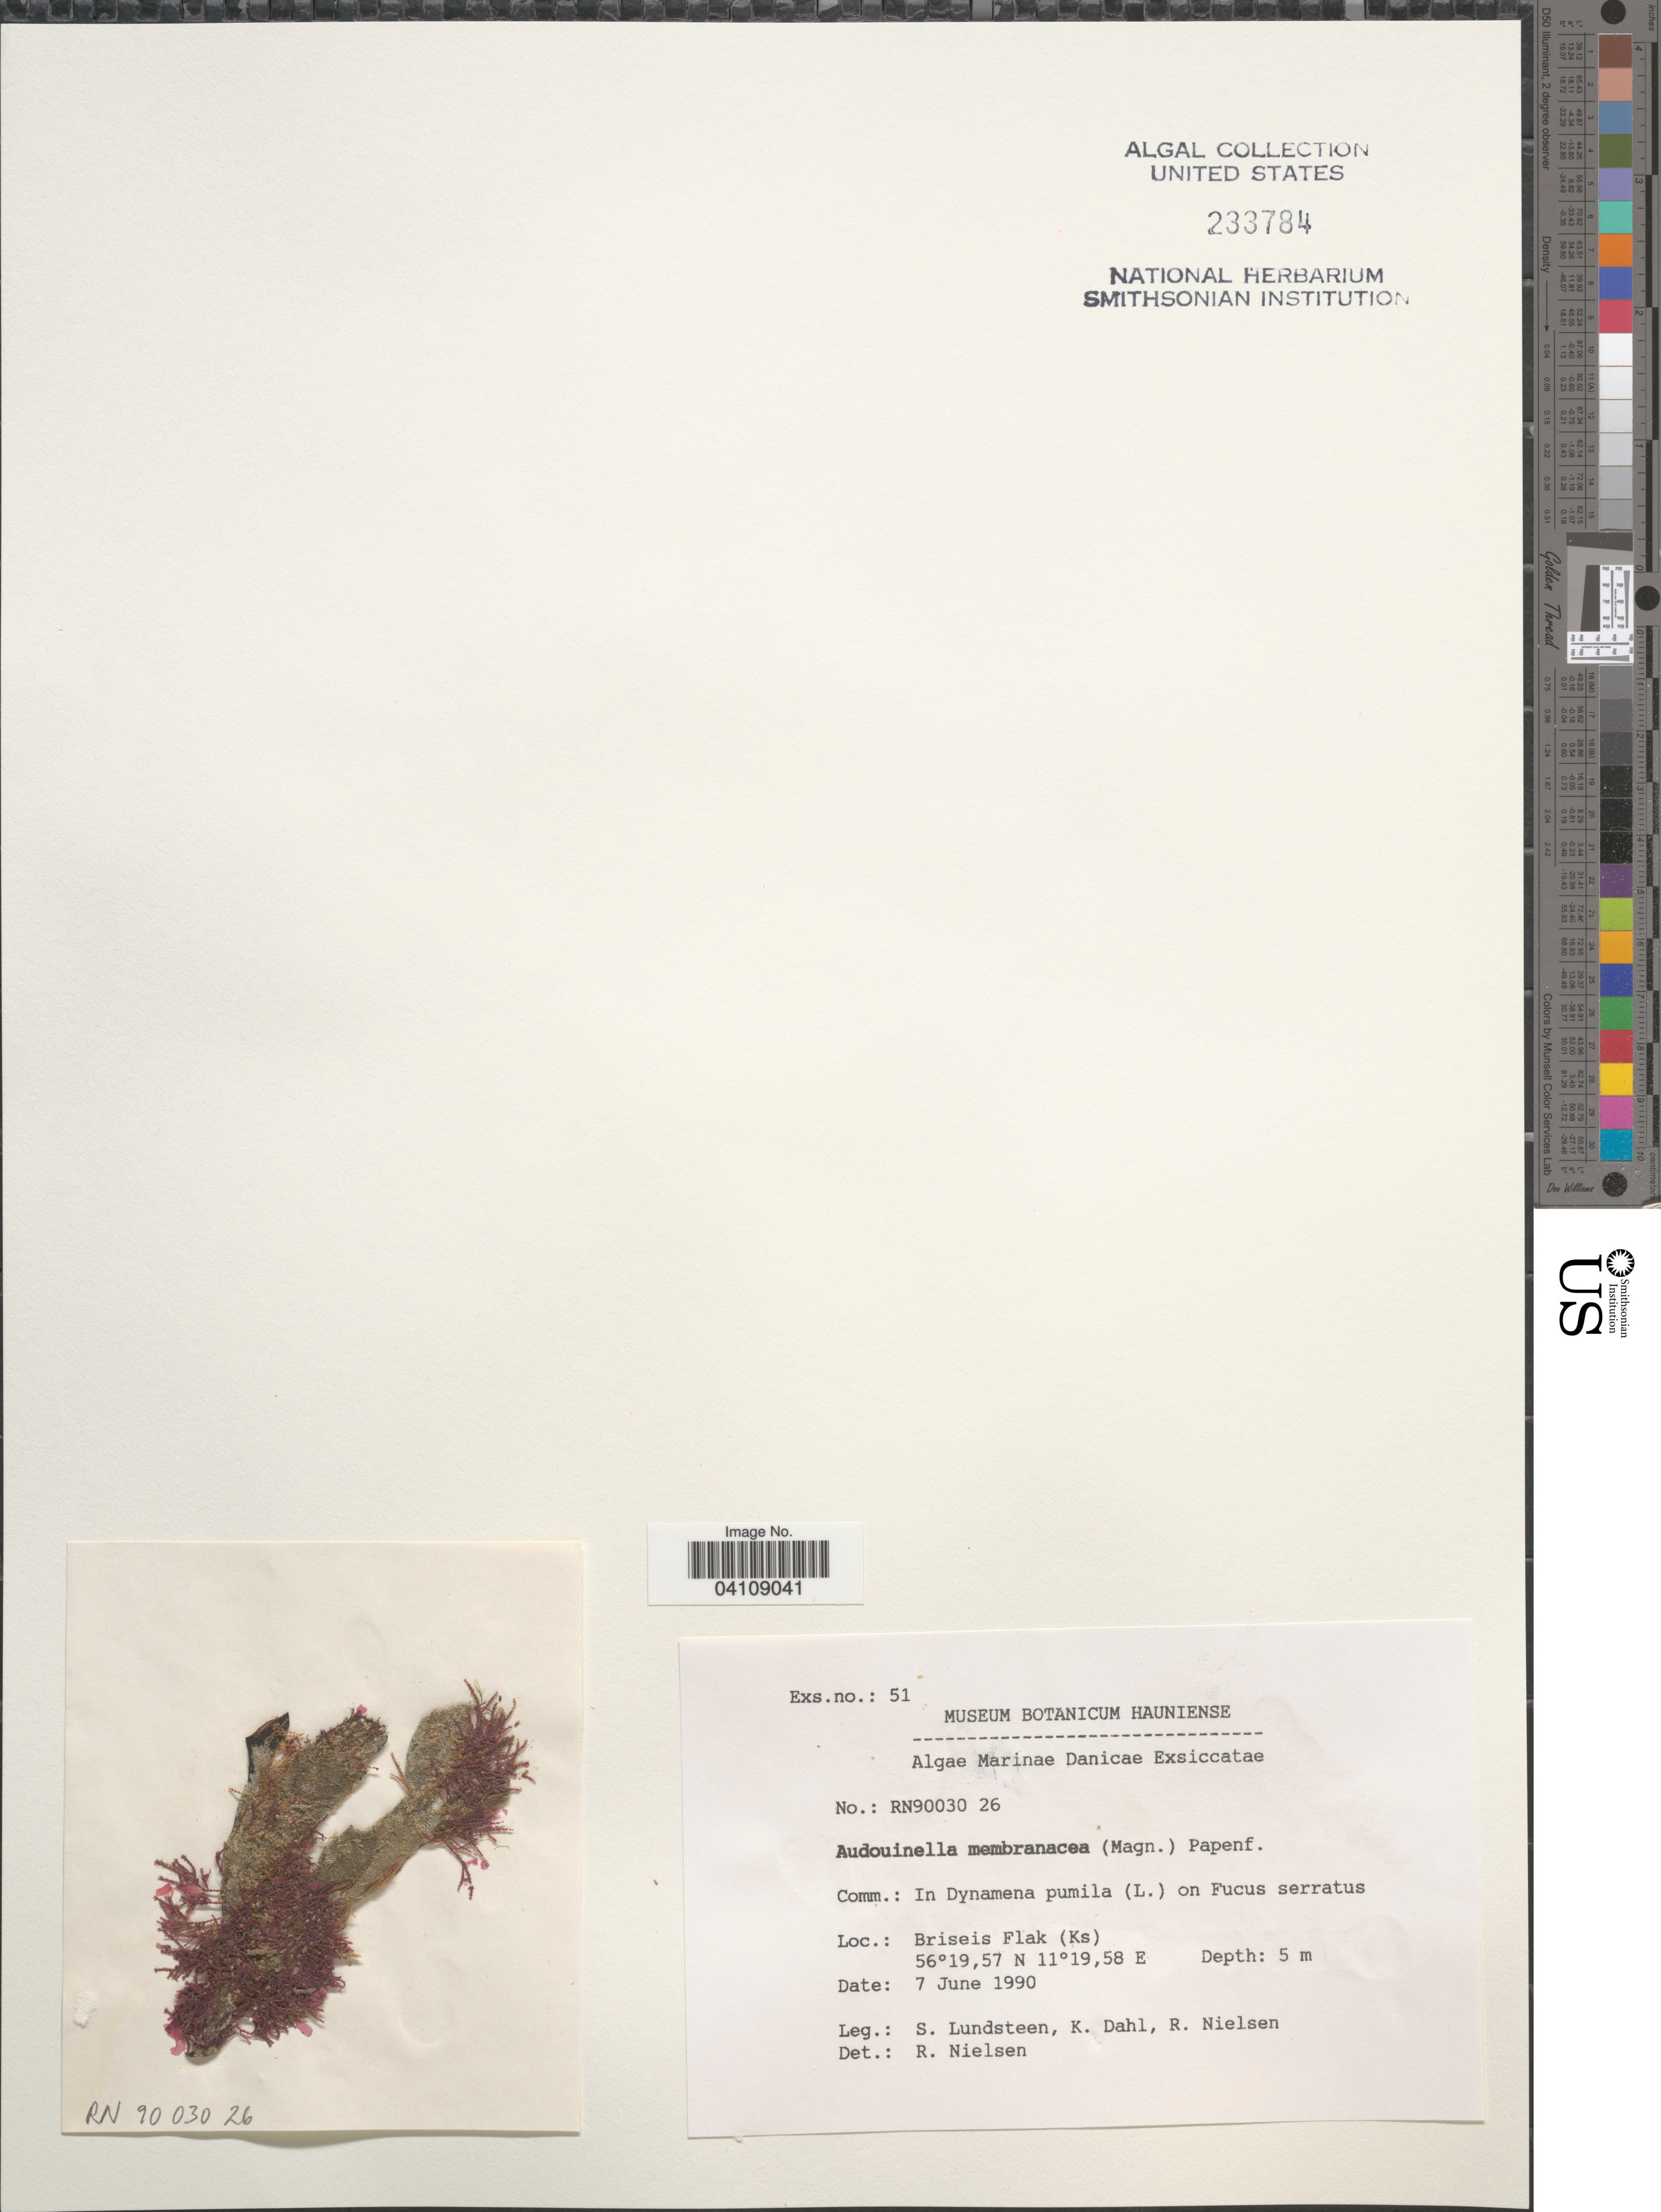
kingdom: Plantae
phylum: Rhodophyta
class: Florideophyceae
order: Palmariales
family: Meiodiscaceae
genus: Rubrointrusa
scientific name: Rubrointrusa membranacea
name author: (Magnus) S.L. Clayden & G.W. Saunders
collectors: S. Lundsteen, K. Dahl & R. Nielsen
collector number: RN90030 26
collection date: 1990-06-07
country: Denmark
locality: Danicae. Briseis Flak (Ks).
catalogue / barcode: US 233784